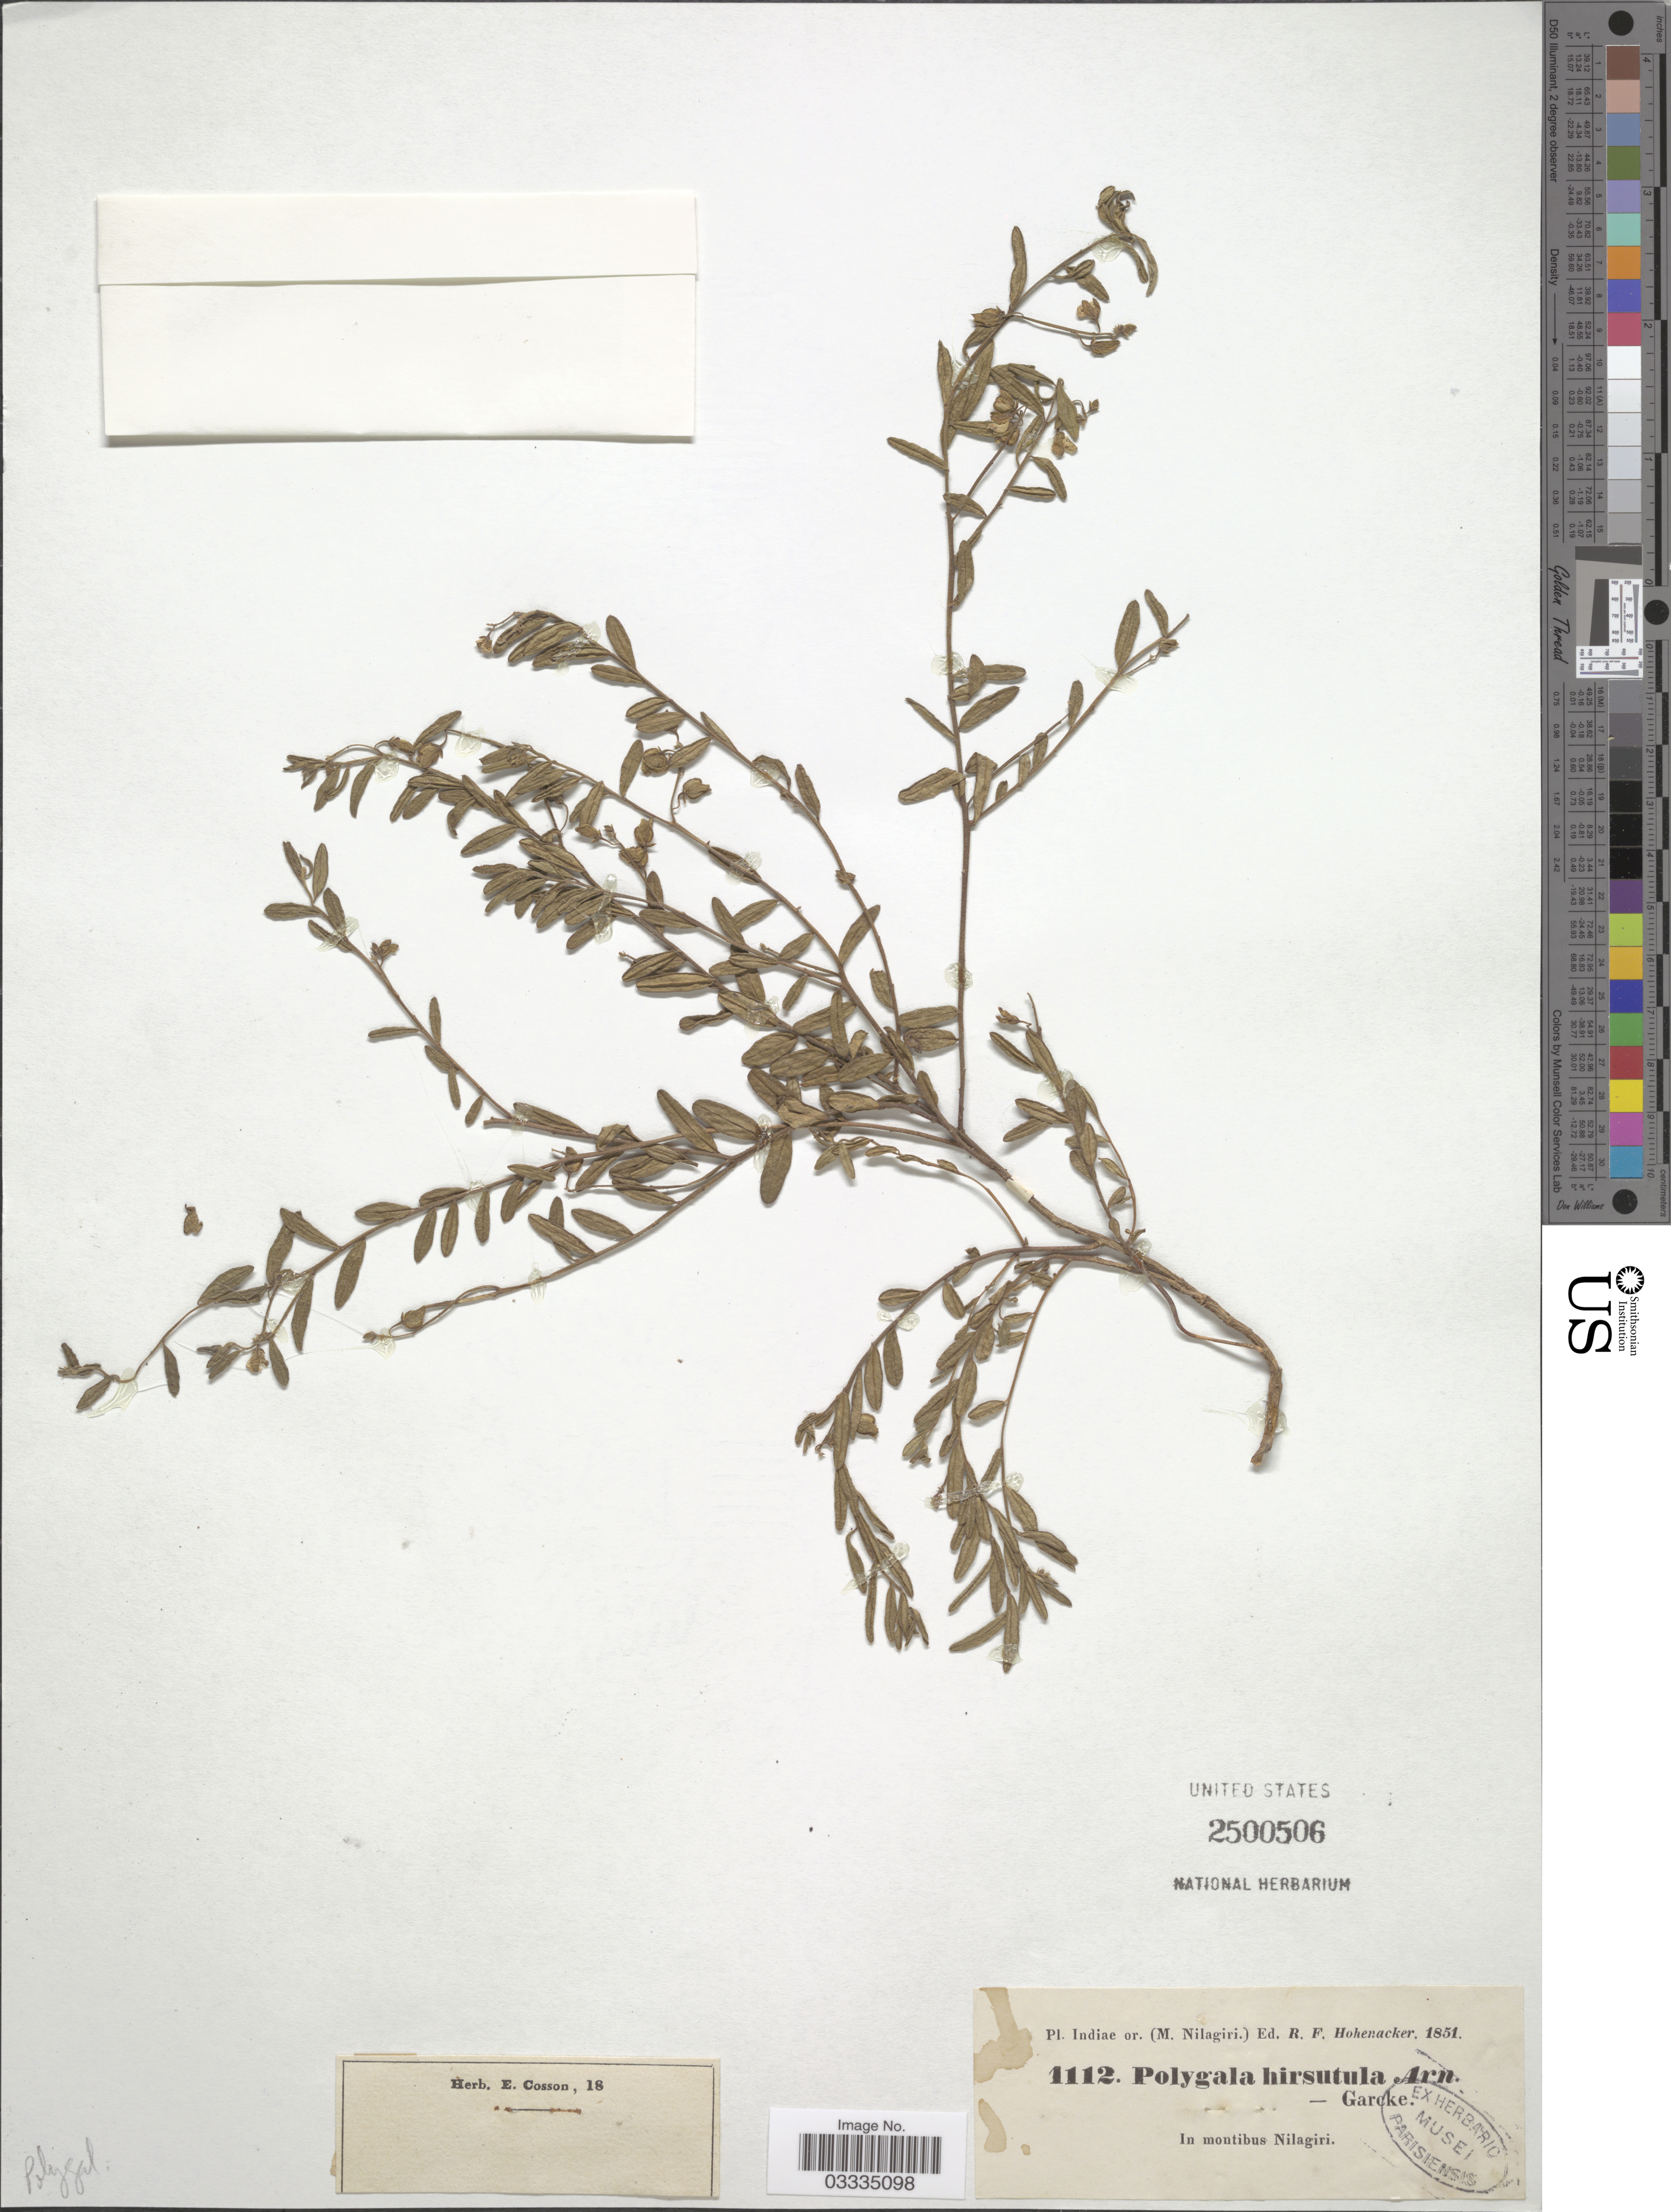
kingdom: Plantae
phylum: Tracheophyta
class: Magnoliopsida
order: Fabales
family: Polygalaceae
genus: Polygala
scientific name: Polygala hirsutula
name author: Arn.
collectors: R. F. Hohenacker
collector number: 1112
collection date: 1851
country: India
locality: Indiae or. (M. Nilagiri). In montibus Nilagiri.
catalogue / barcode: US 2500506